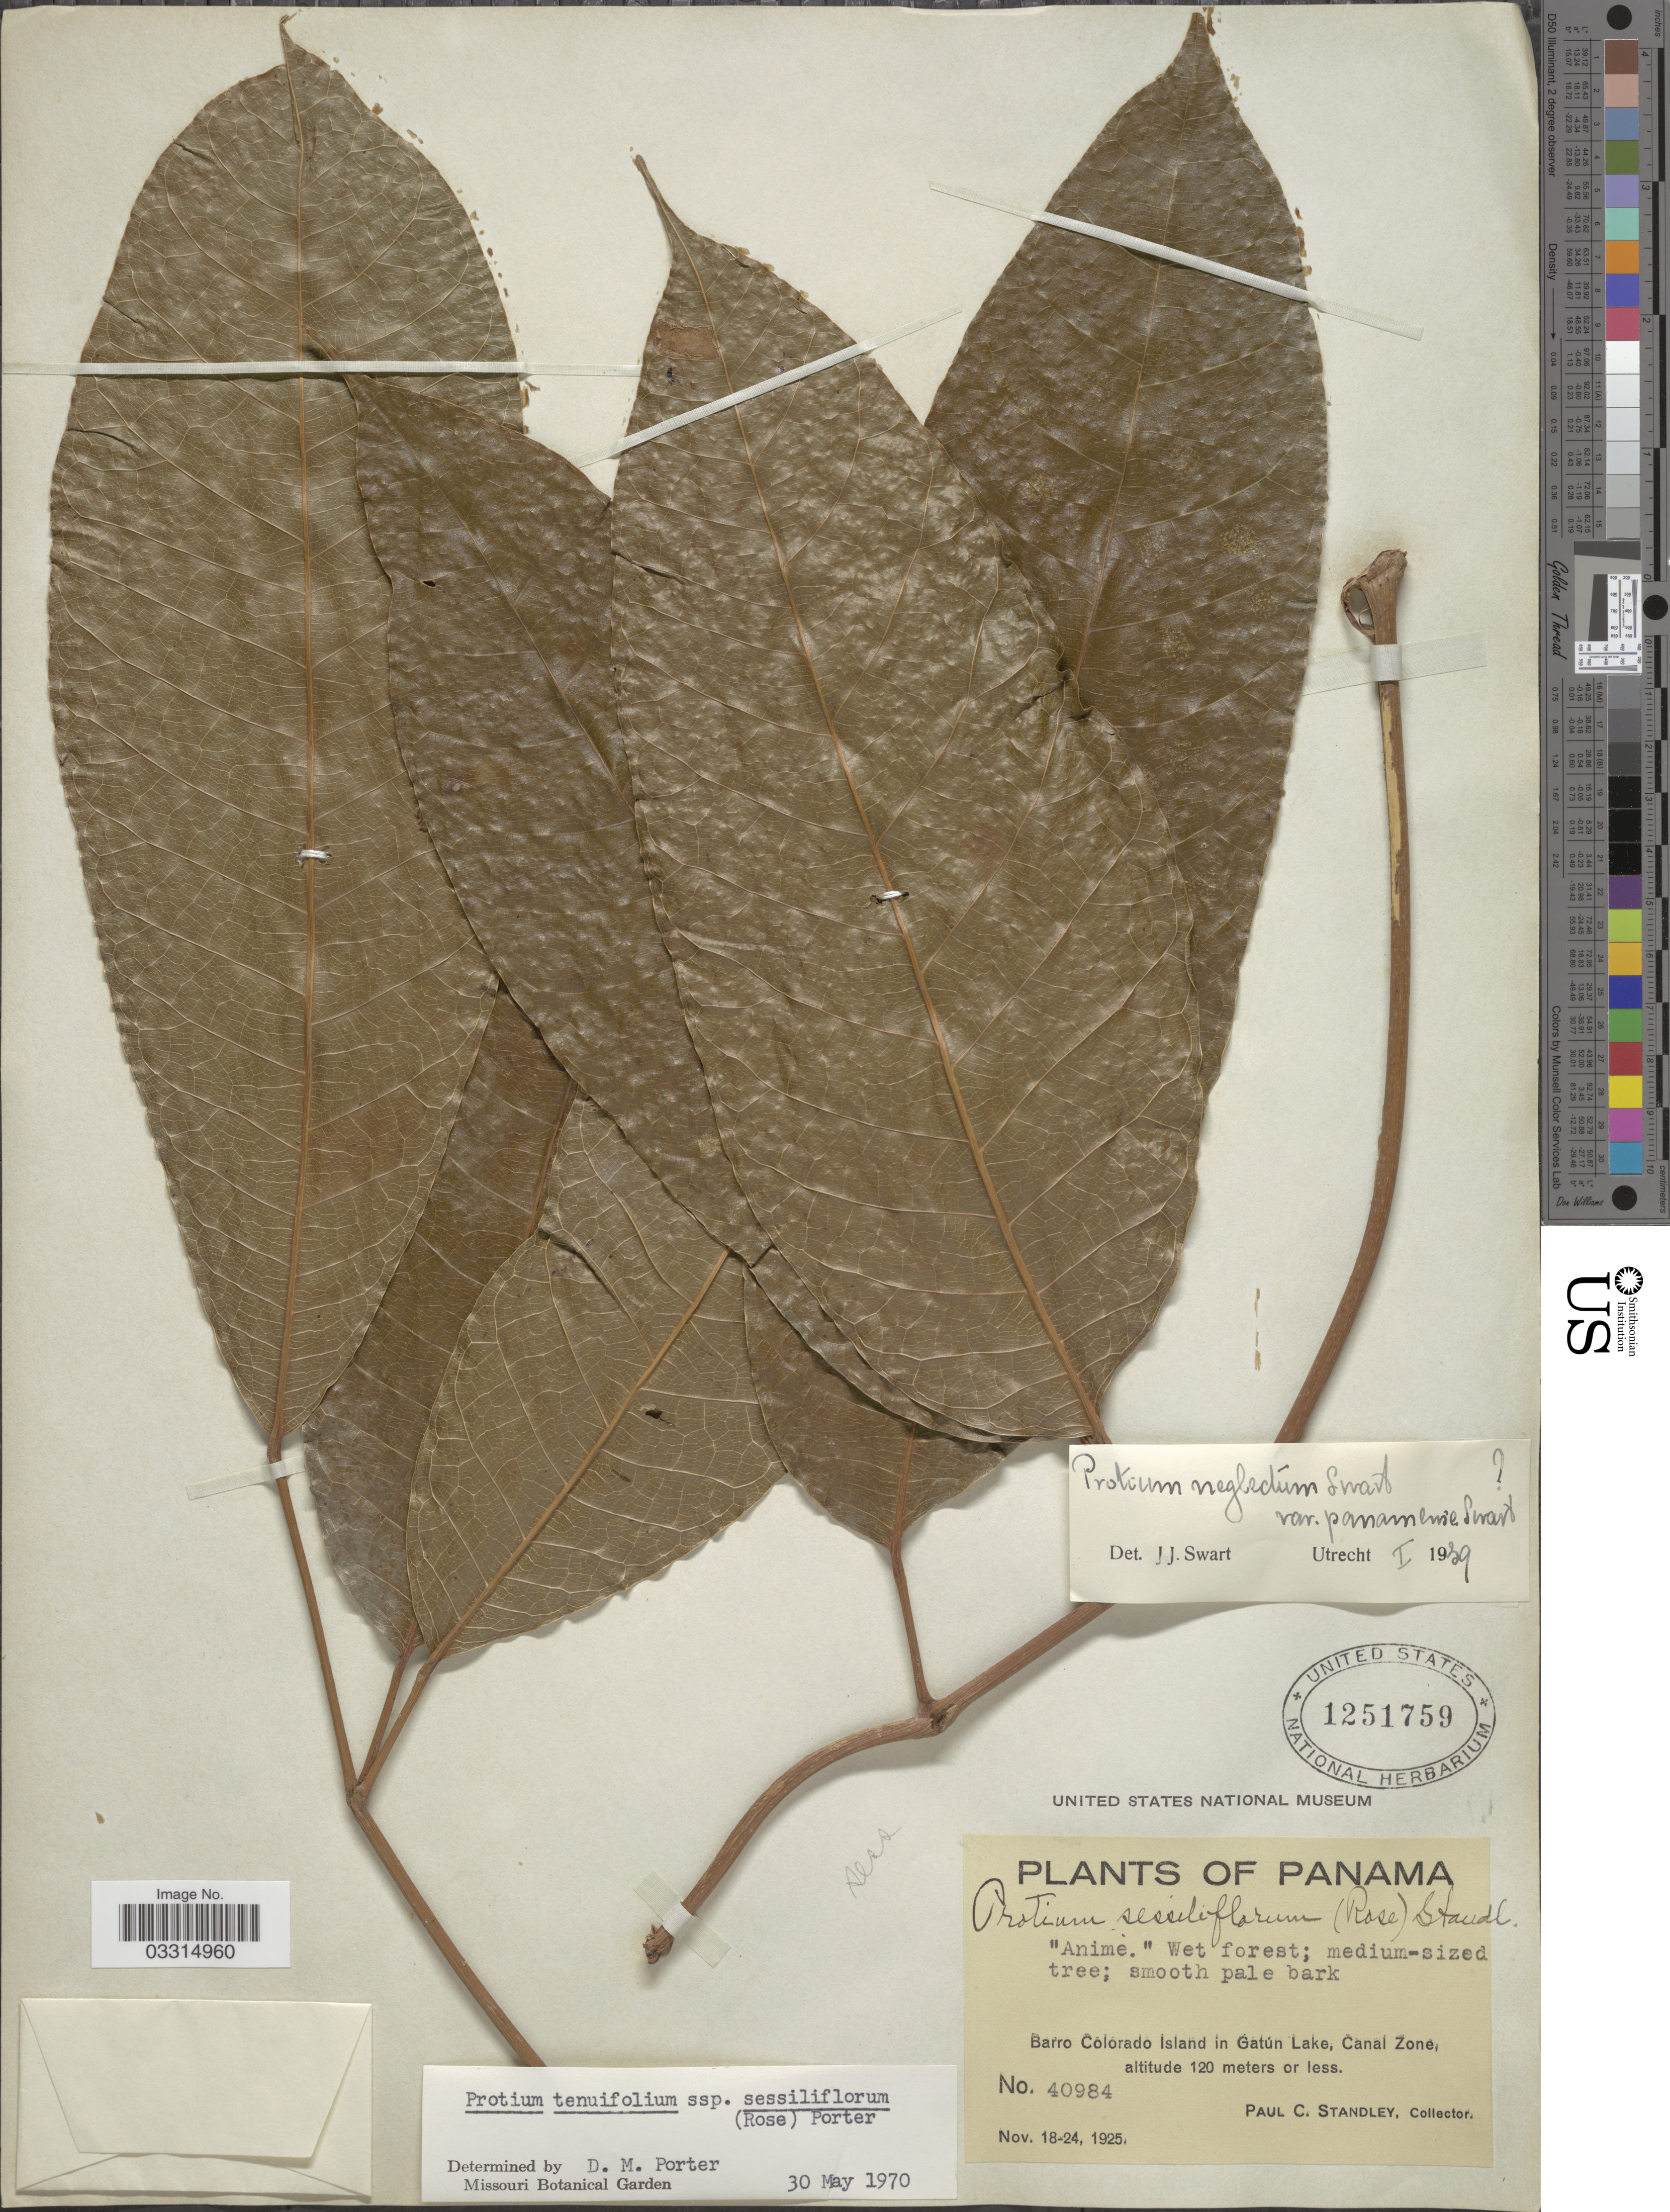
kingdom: Plantae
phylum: Tracheophyta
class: Magnoliopsida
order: Sapindales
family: Burseraceae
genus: Protium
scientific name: Protium sessiliflorum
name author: (Rose) Standl.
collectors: P. C. Standley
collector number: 40984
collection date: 1925-11-18/1925-11-24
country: Panama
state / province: Panamá Oeste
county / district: Canal Zone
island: Barro Colorado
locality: Barro Colorado Island in Gatún Lake, Canal Zone.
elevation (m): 120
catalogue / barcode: US 1251759